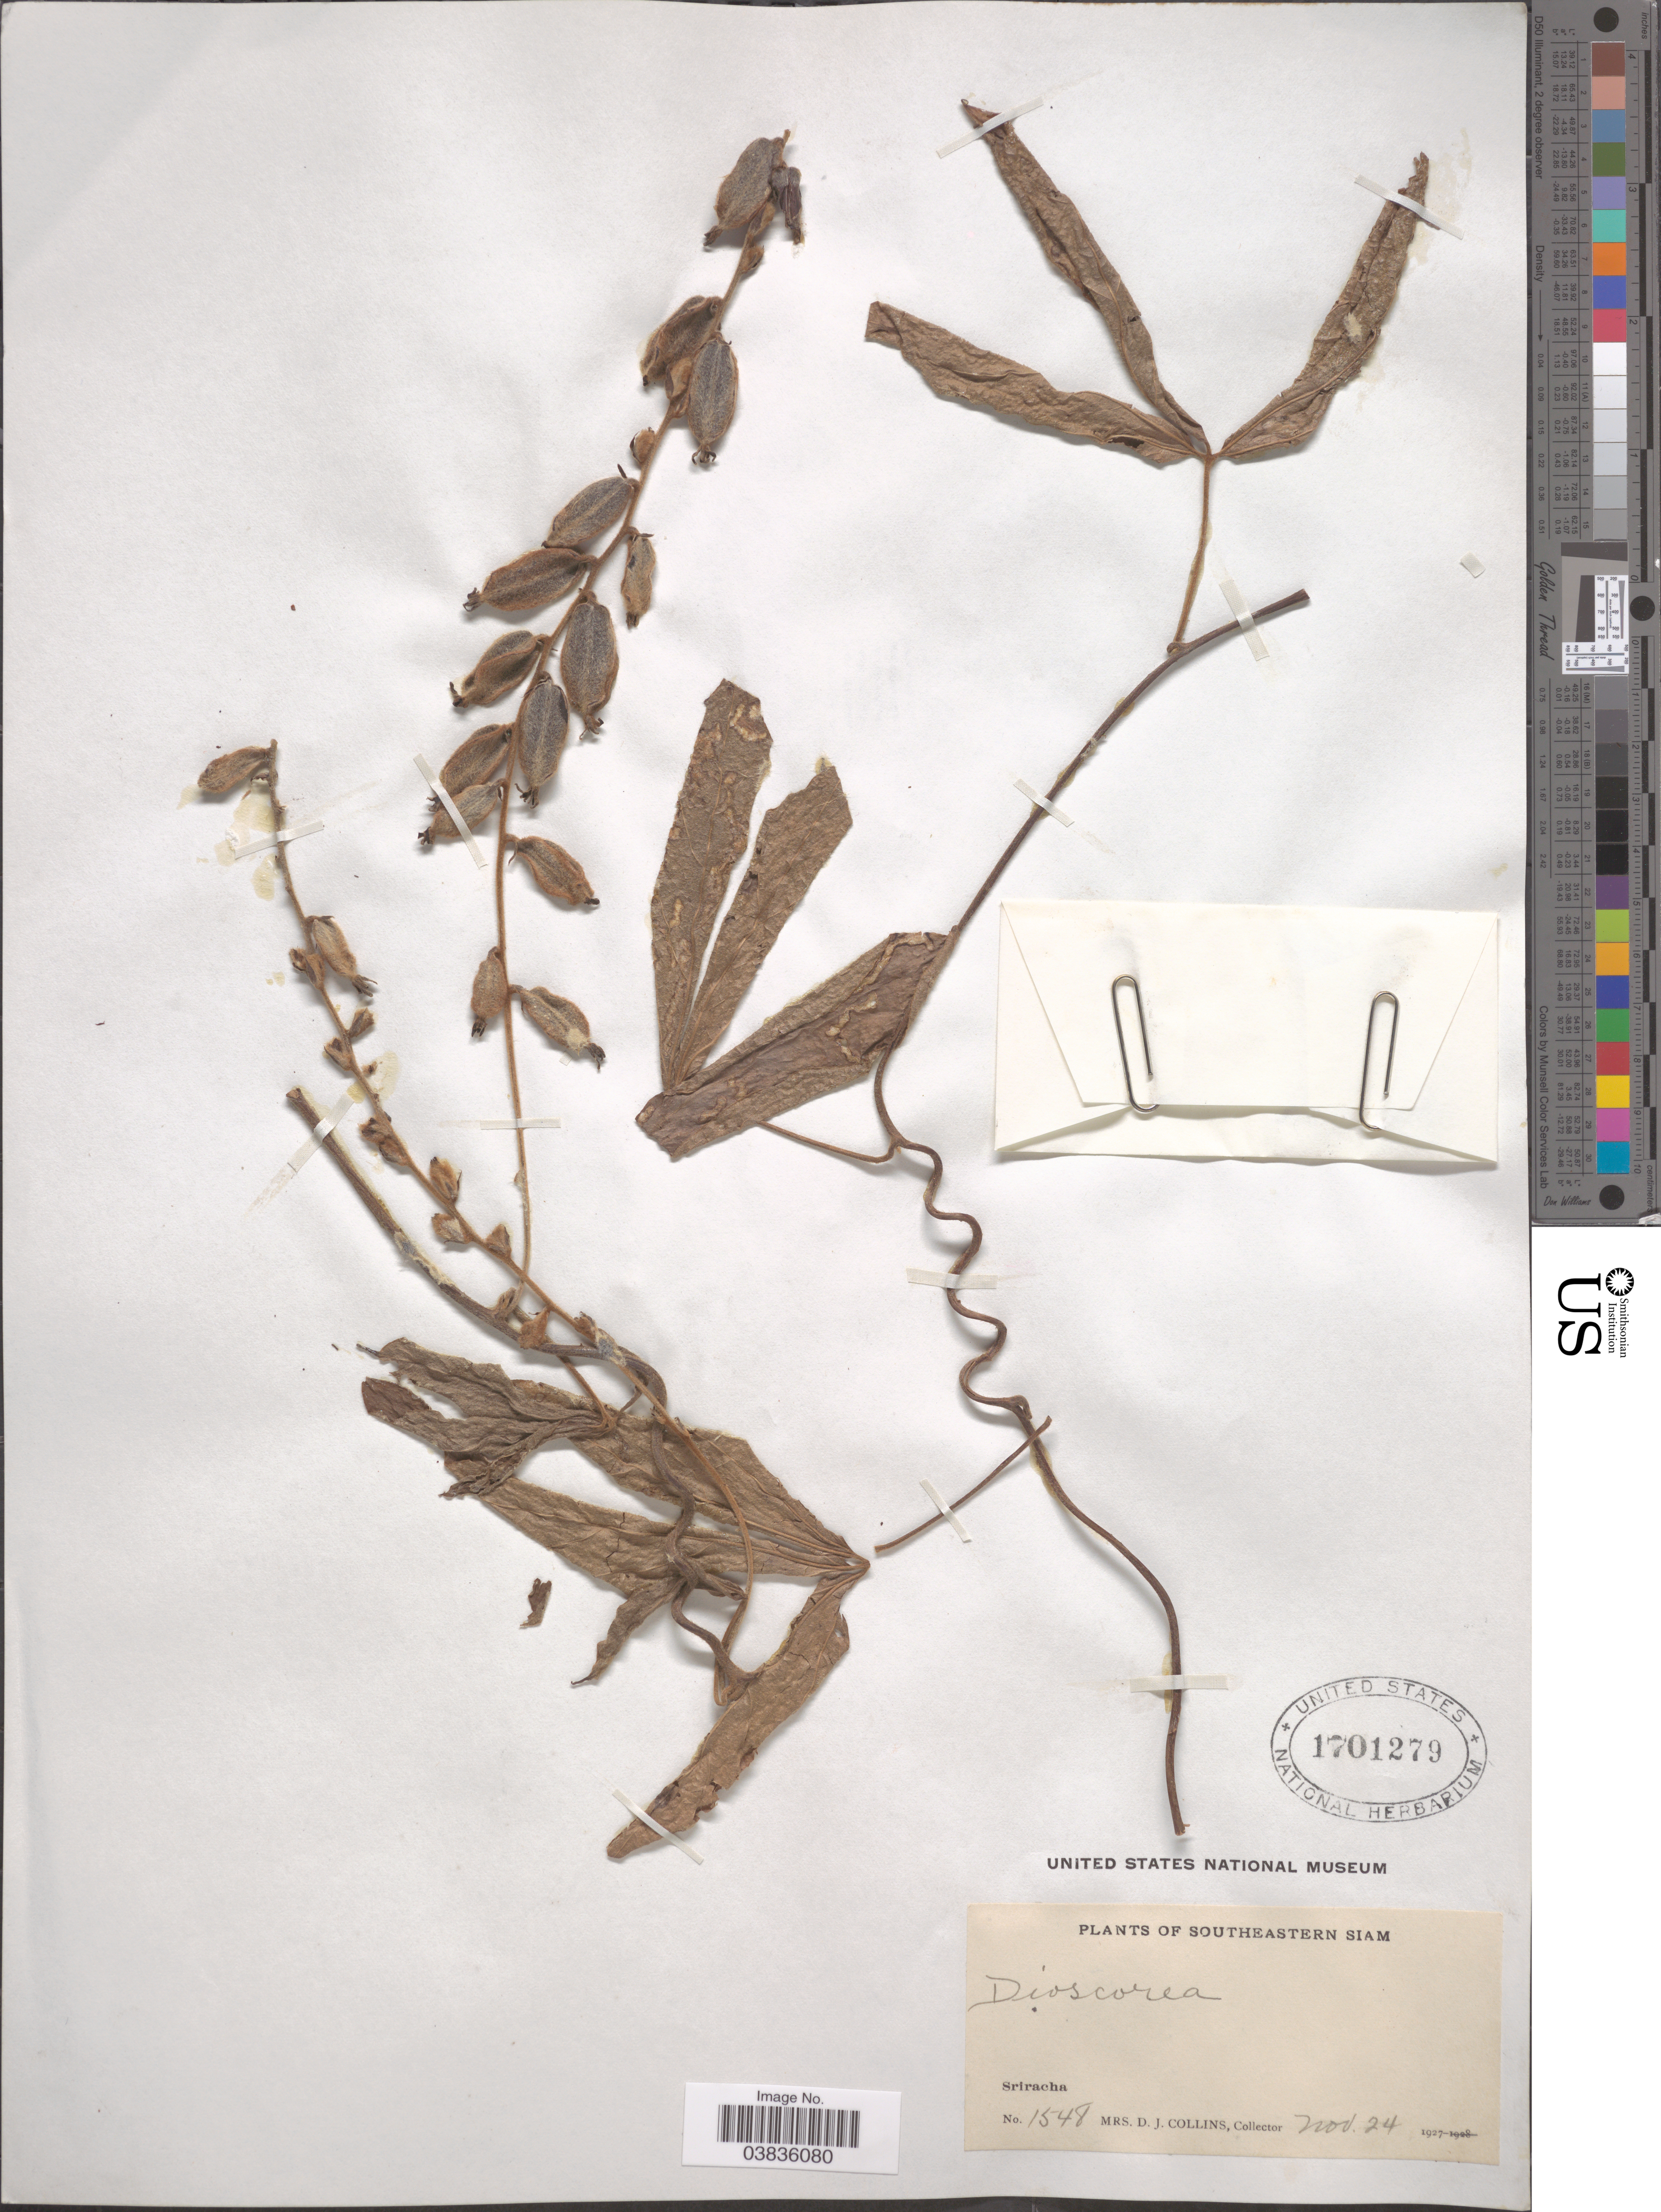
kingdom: Plantae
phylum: Tracheophyta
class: Liliopsida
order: Dioscoreales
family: Dioscoreaceae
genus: Dioscorea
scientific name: Dioscorea sp.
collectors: Mrs. D. J. Collins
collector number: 1548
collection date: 1927-11-24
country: Thailand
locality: Southeastern Siam. Sriracha.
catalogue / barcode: US 1701279